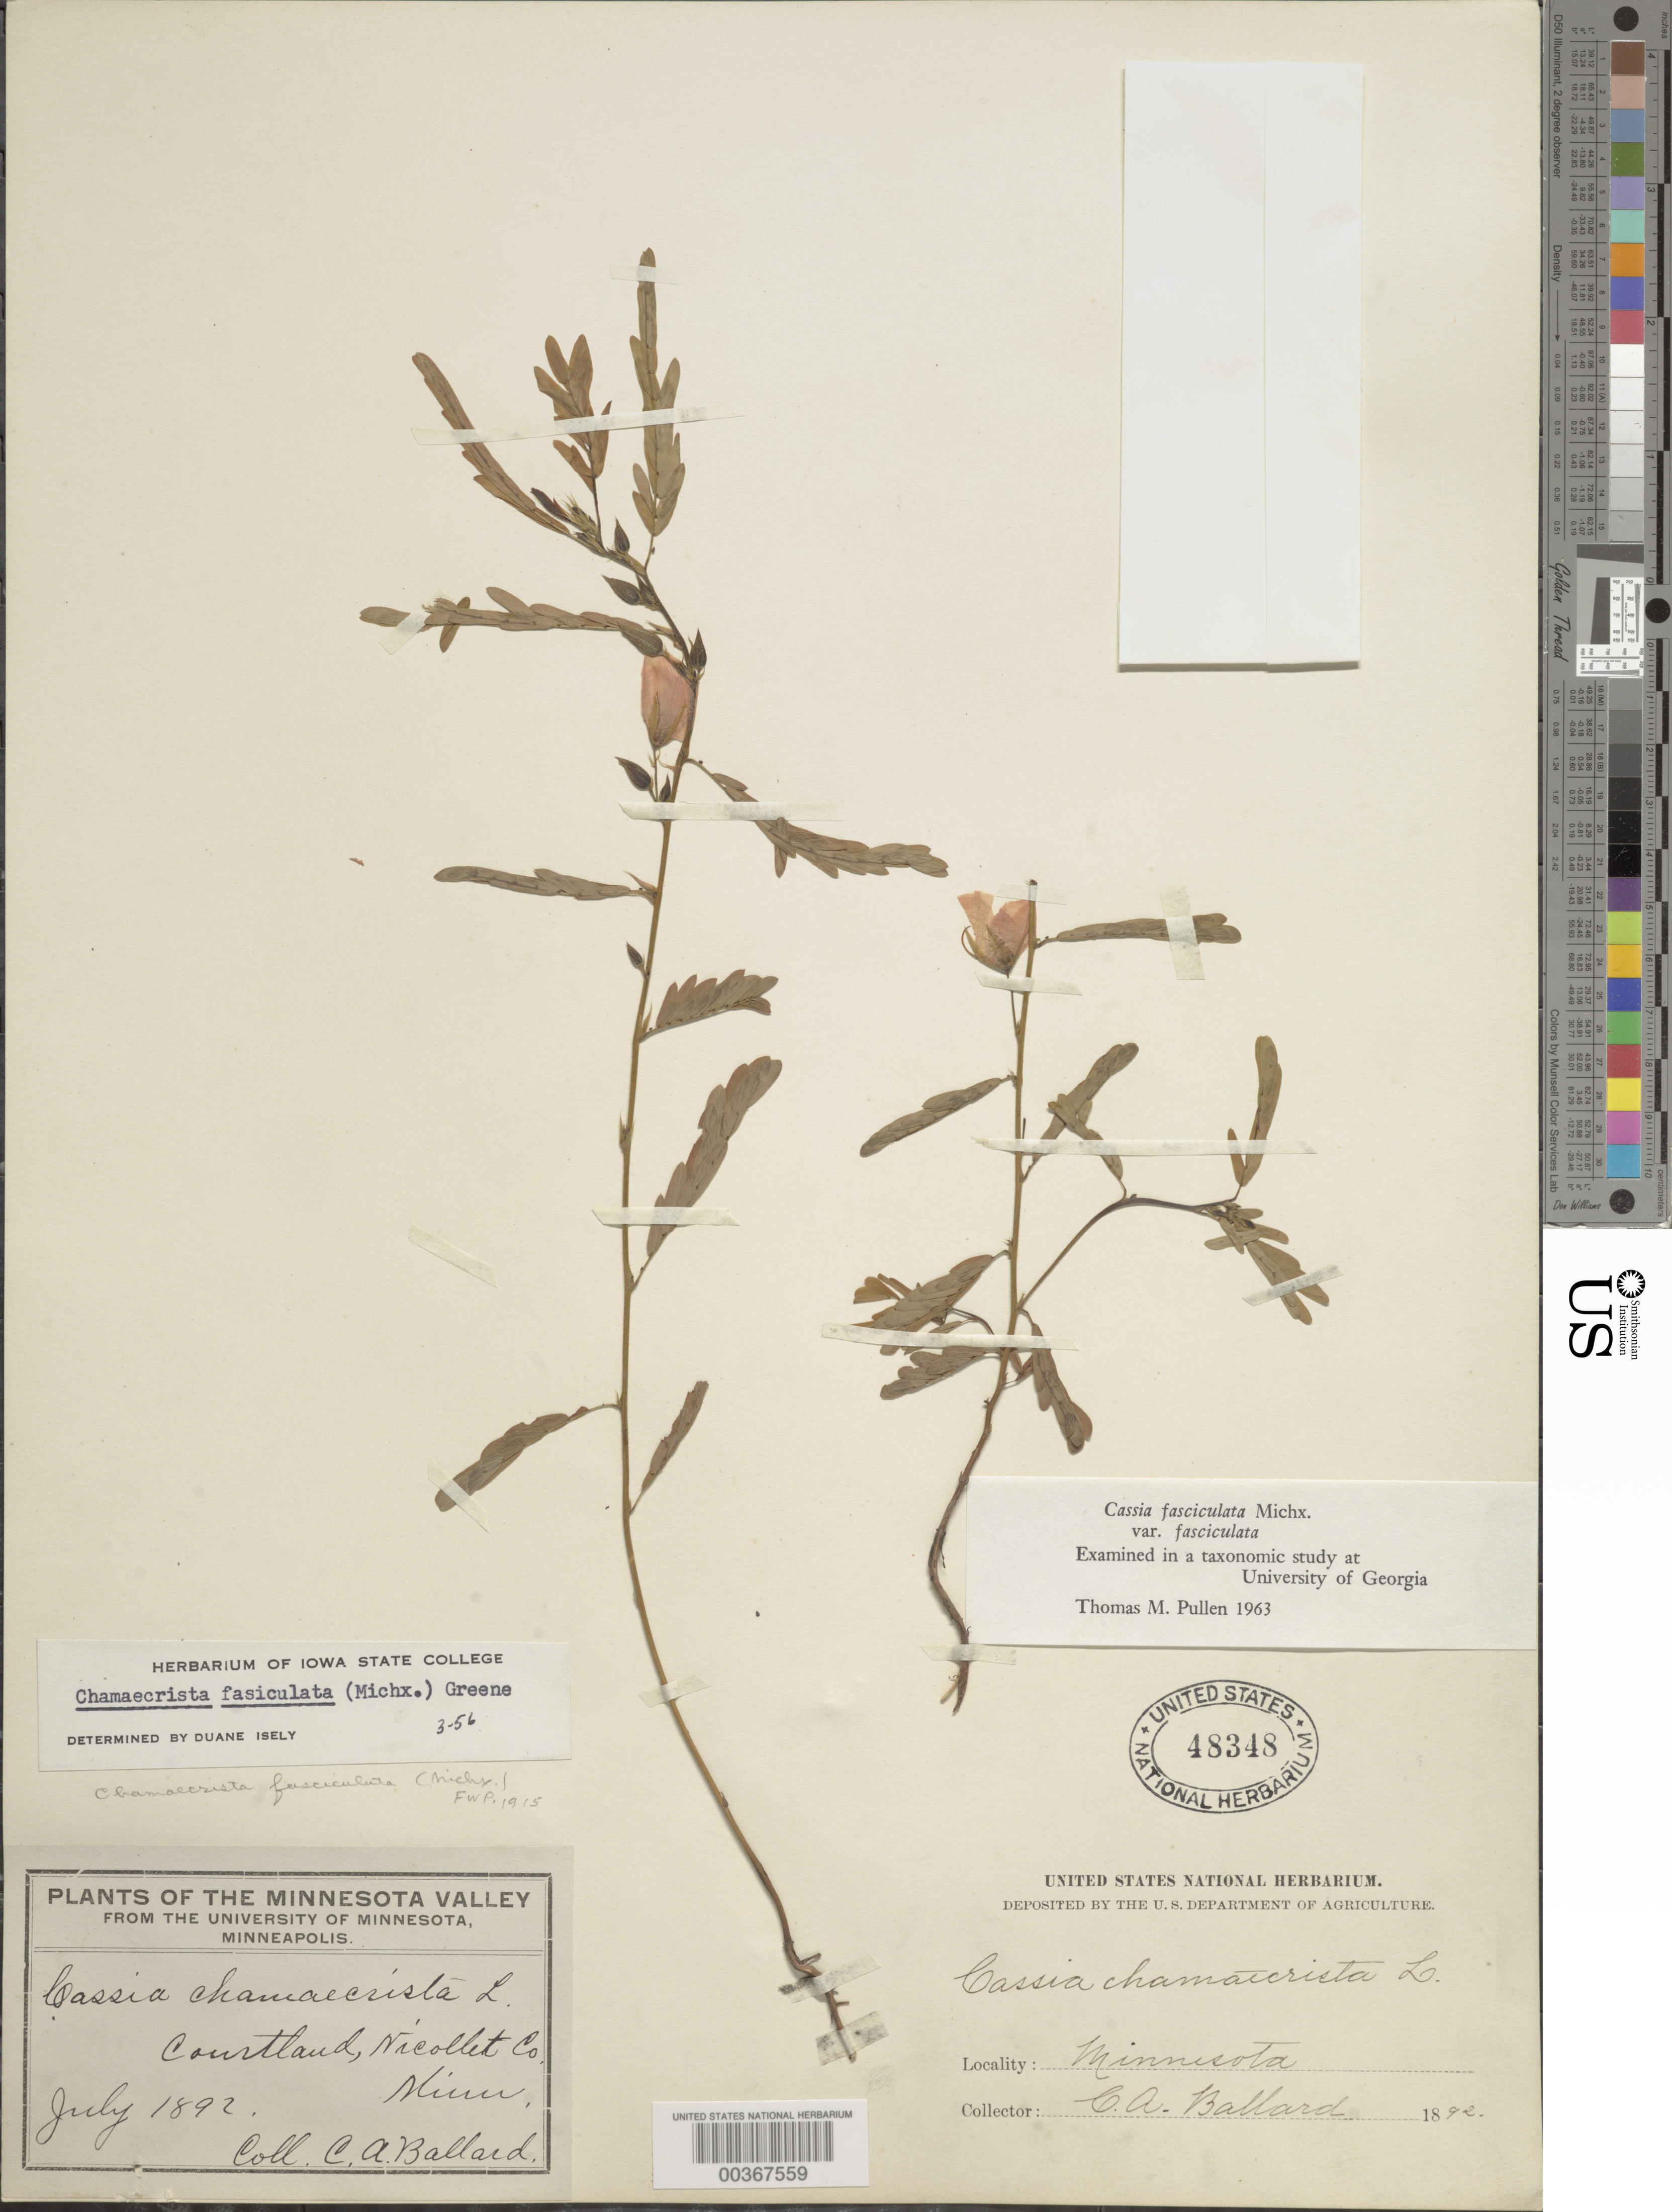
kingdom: Plantae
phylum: Tracheophyta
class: Magnoliopsida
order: Fabales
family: Fabaceae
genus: Chamaecrista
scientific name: Chamaecrista fasciculata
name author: (Michx.) Greene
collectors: C. A. Ballard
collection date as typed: Jul 1892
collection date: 1892-07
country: United States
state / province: Minnesota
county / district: Nicollet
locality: Courtland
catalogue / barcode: US 48348